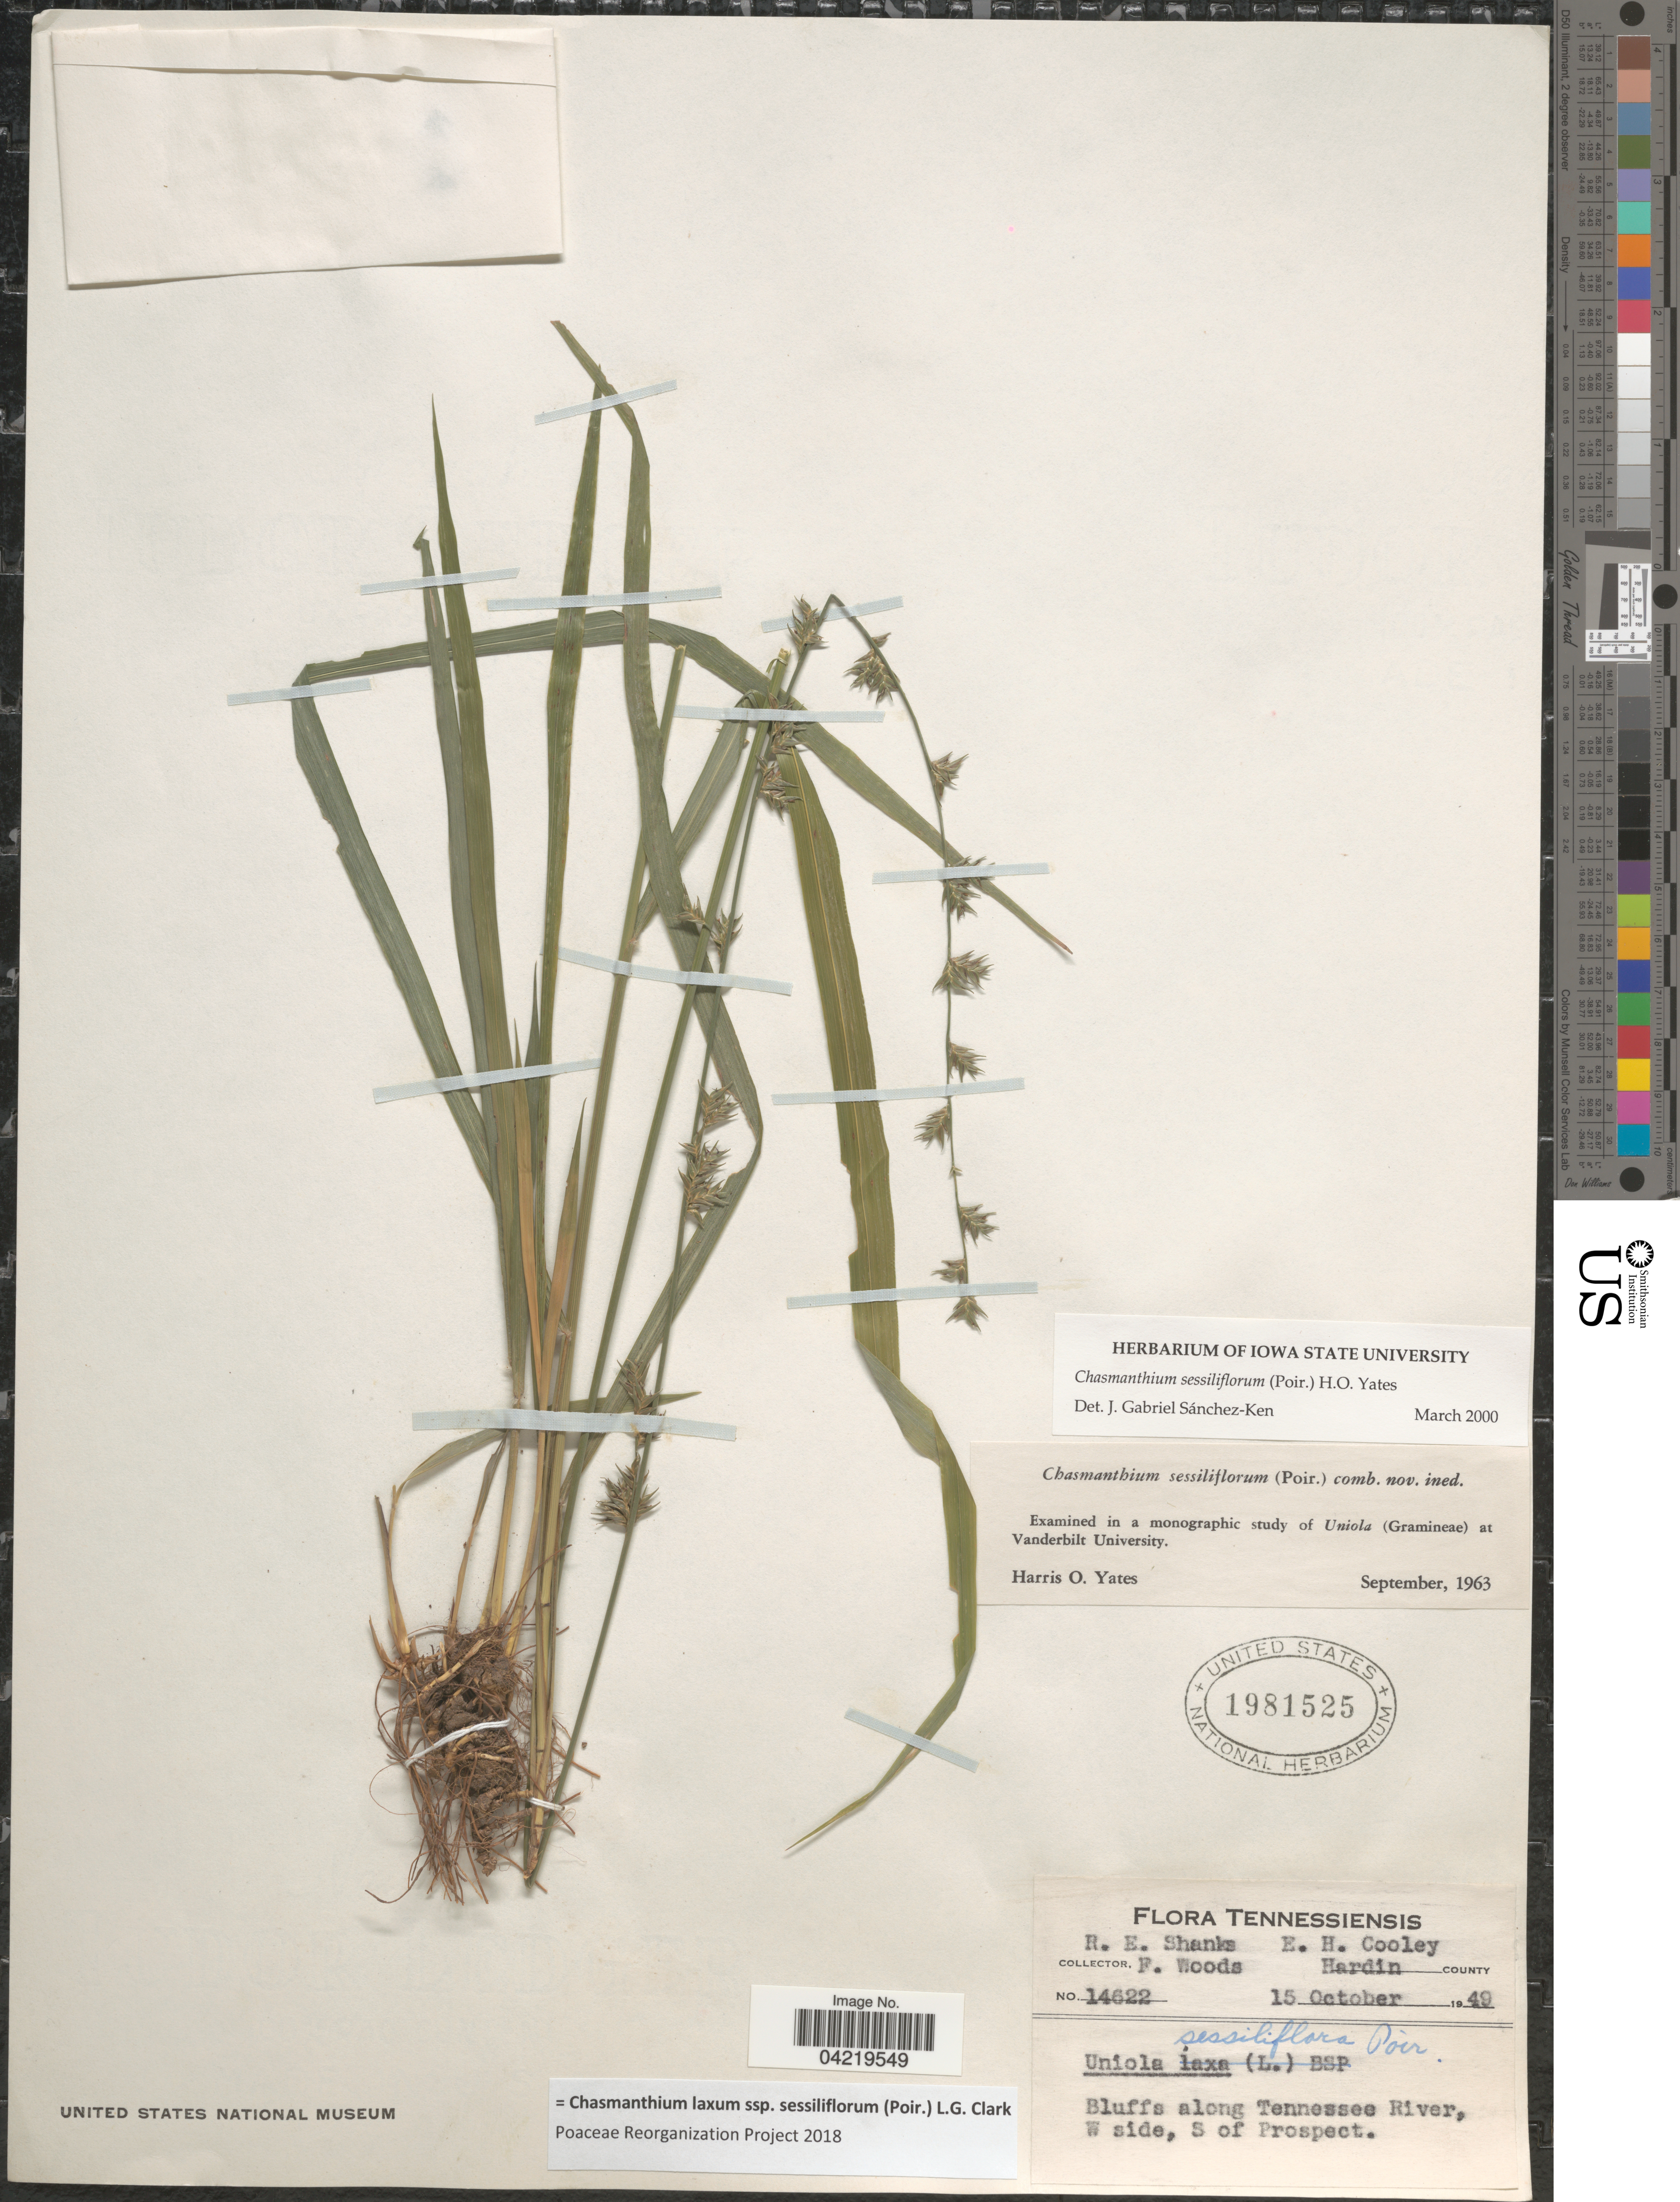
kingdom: Plantae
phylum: Tracheophyta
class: Liliopsida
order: Poales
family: Poaceae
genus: Chasmanthium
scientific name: Chasmanthium laxum subsp. sessiliflorum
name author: (L.) H.O. Yates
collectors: R. Shanks, F. Woods & E. H. Cooley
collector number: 14622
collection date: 1949-10-15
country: United States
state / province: Tennessee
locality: Hardin County. Bluffs along Tennessee River, W side, S of Prospect.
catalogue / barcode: US 1981525